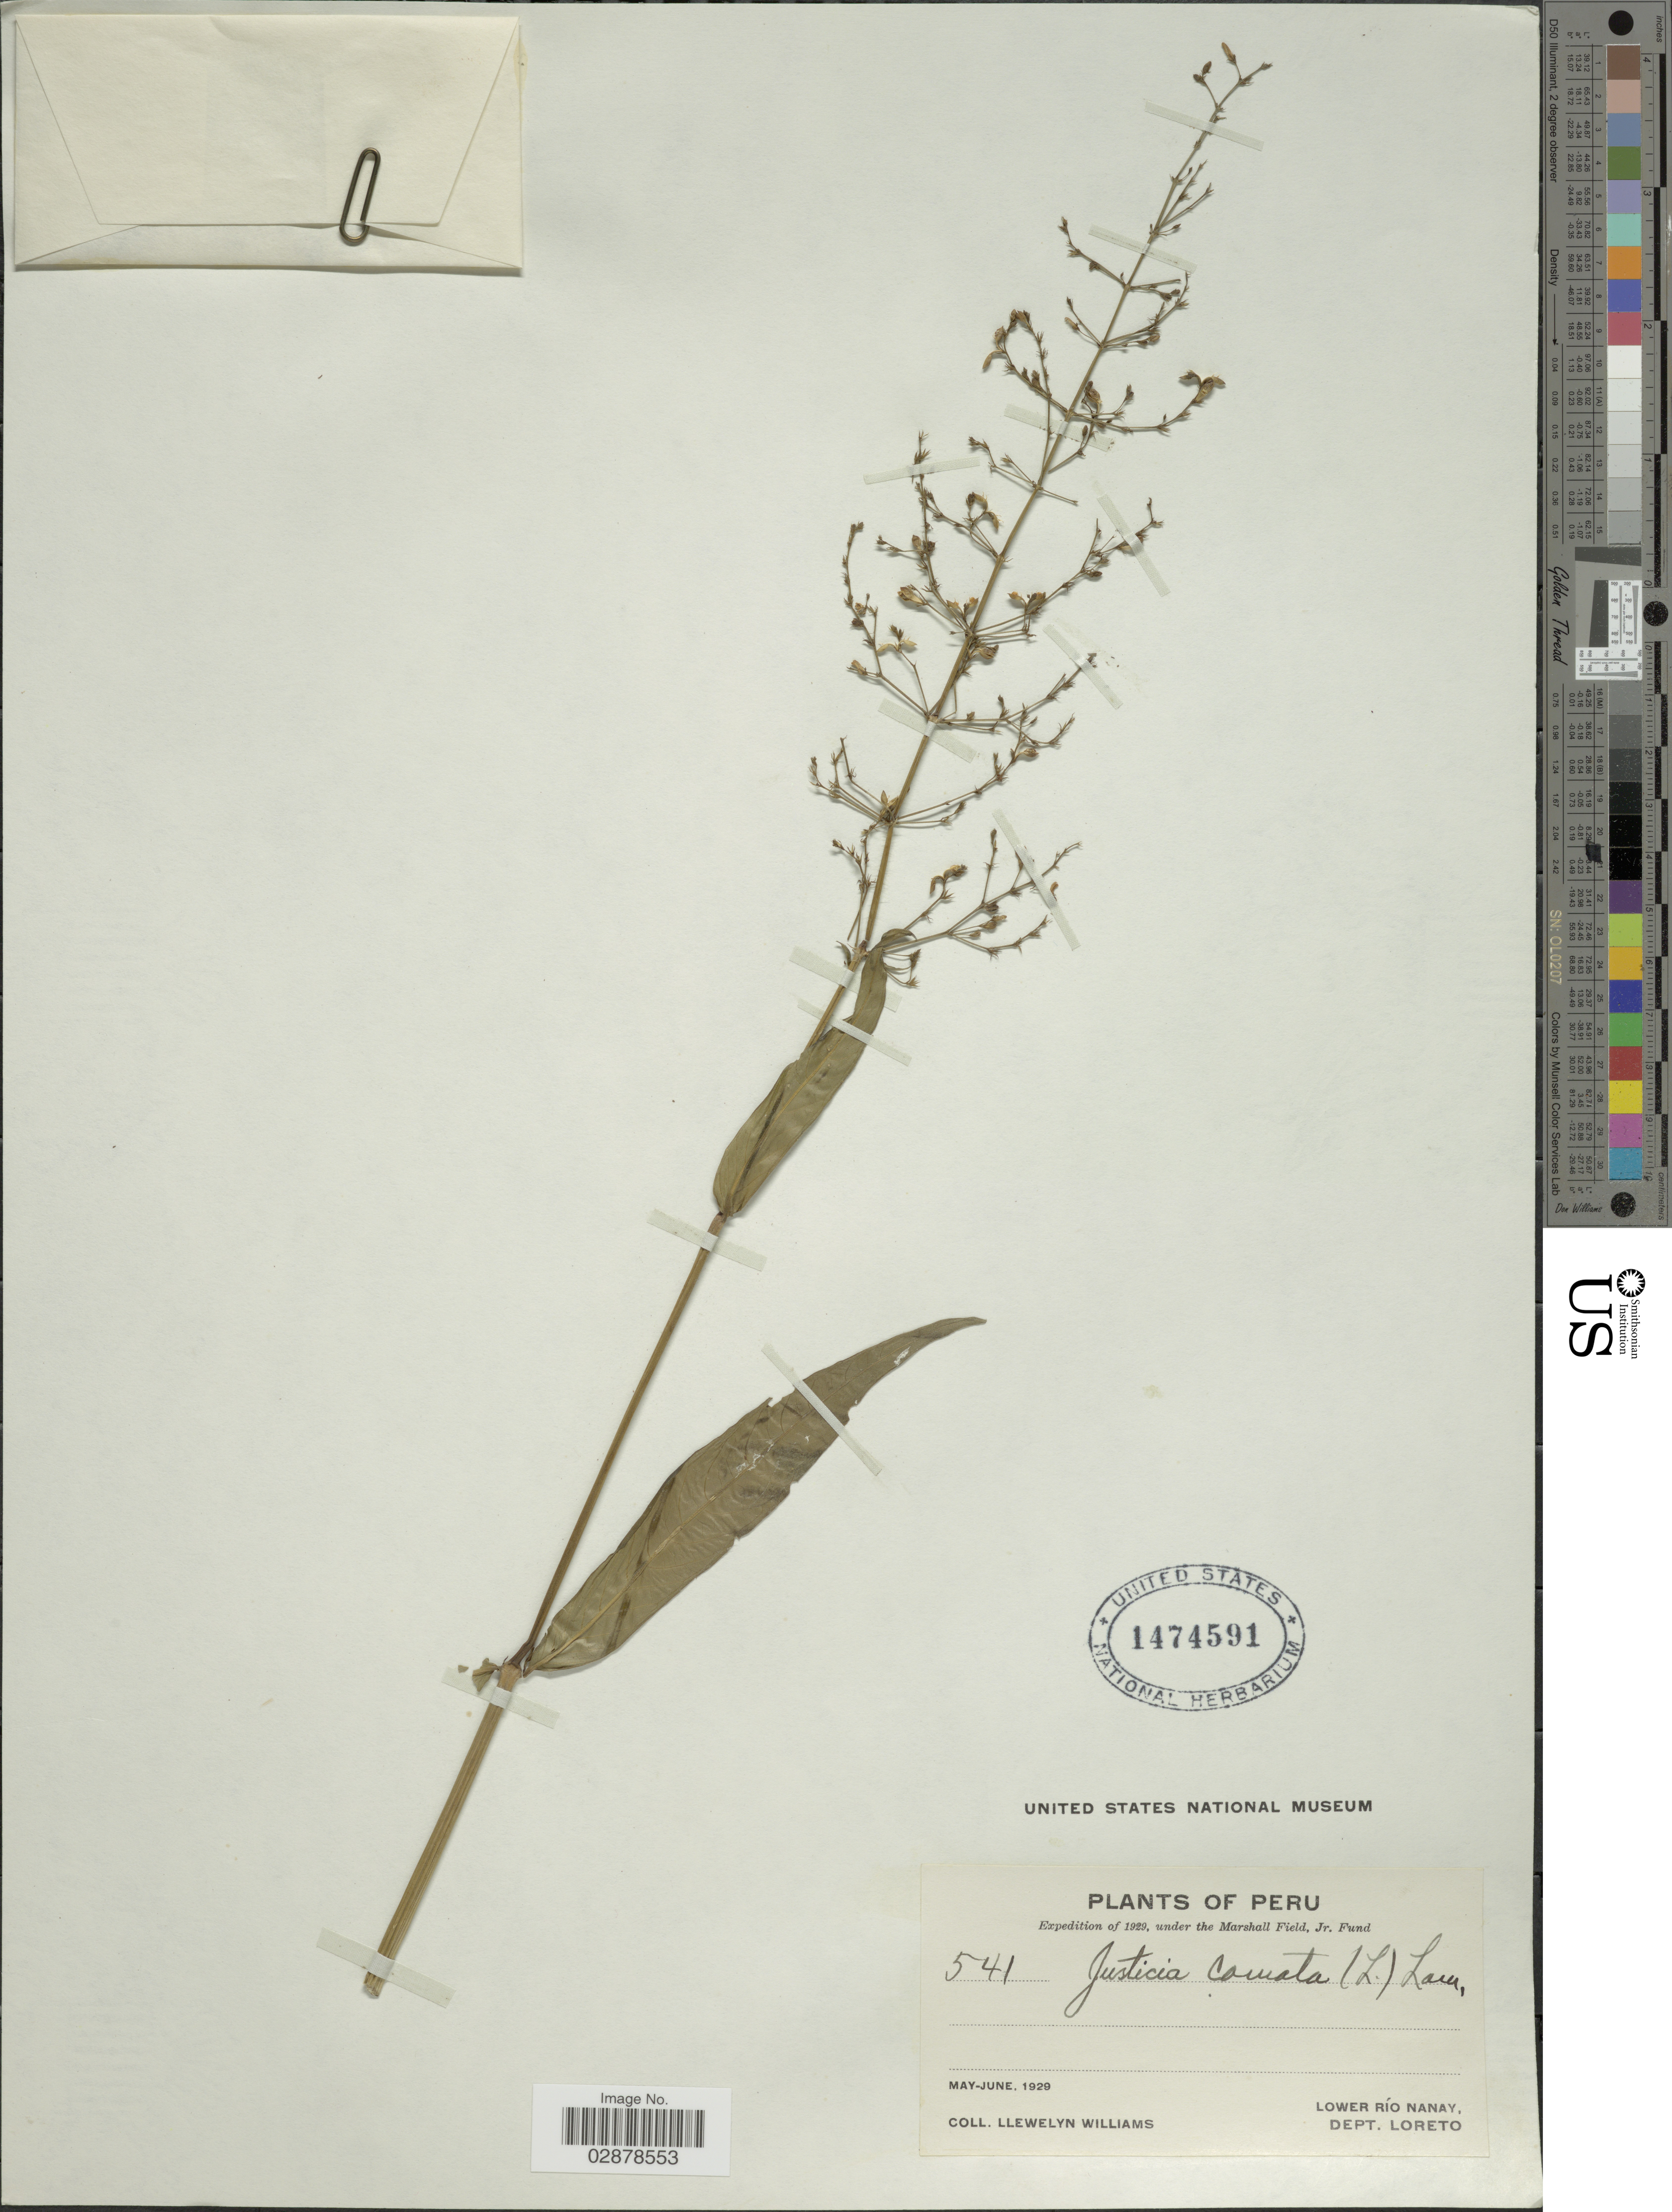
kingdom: Plantae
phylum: Tracheophyta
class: Magnoliopsida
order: Lamiales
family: Acanthaceae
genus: Justicia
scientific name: Justicia comata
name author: (L.) Lam.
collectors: Ll. Williams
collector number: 541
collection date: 1929-05/1929-06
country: Peru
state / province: Loreto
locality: Lower Río Nanay, Dept. Loreto.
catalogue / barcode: US 1474591